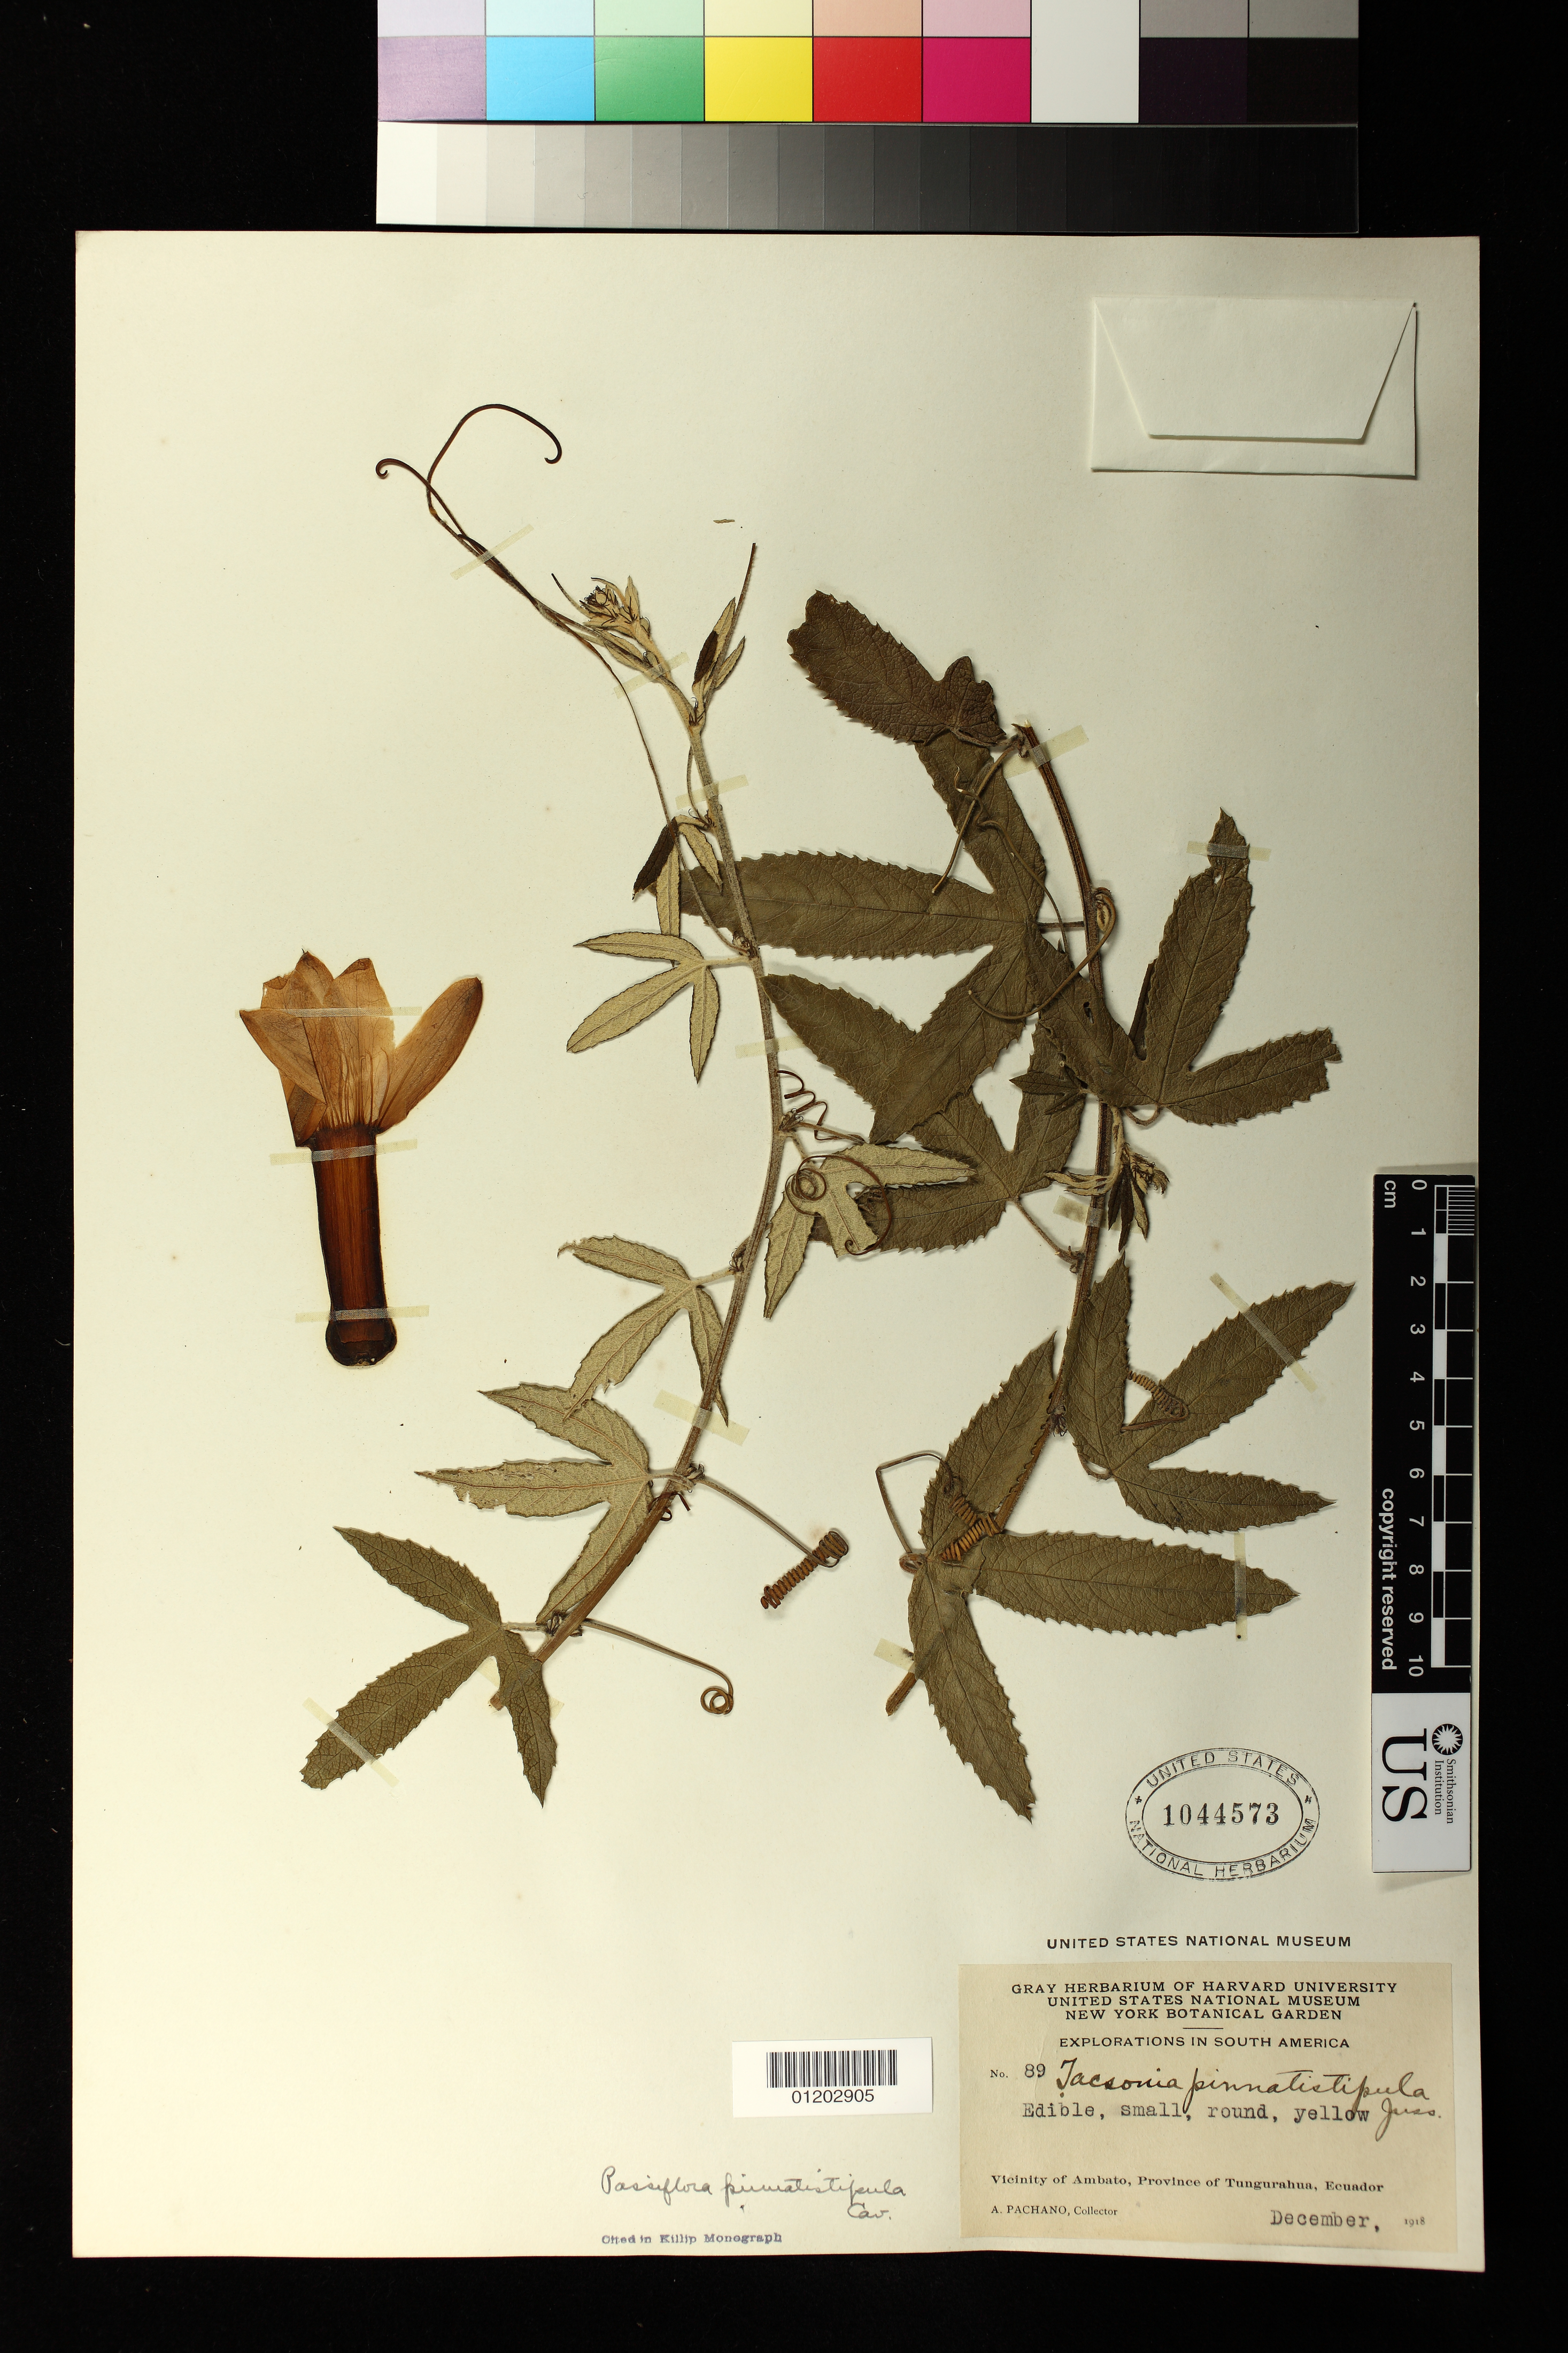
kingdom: Plantae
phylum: Tracheophyta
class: Magnoliopsida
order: Malpighiales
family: Passifloraceae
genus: Passiflora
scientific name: Passiflora pinnatistipula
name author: Cav.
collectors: A. Pachano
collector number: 89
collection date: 1918-12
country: Ecuador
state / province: Tungurahua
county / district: Ambato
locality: Vicinity of Ambato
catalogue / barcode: US 1044573